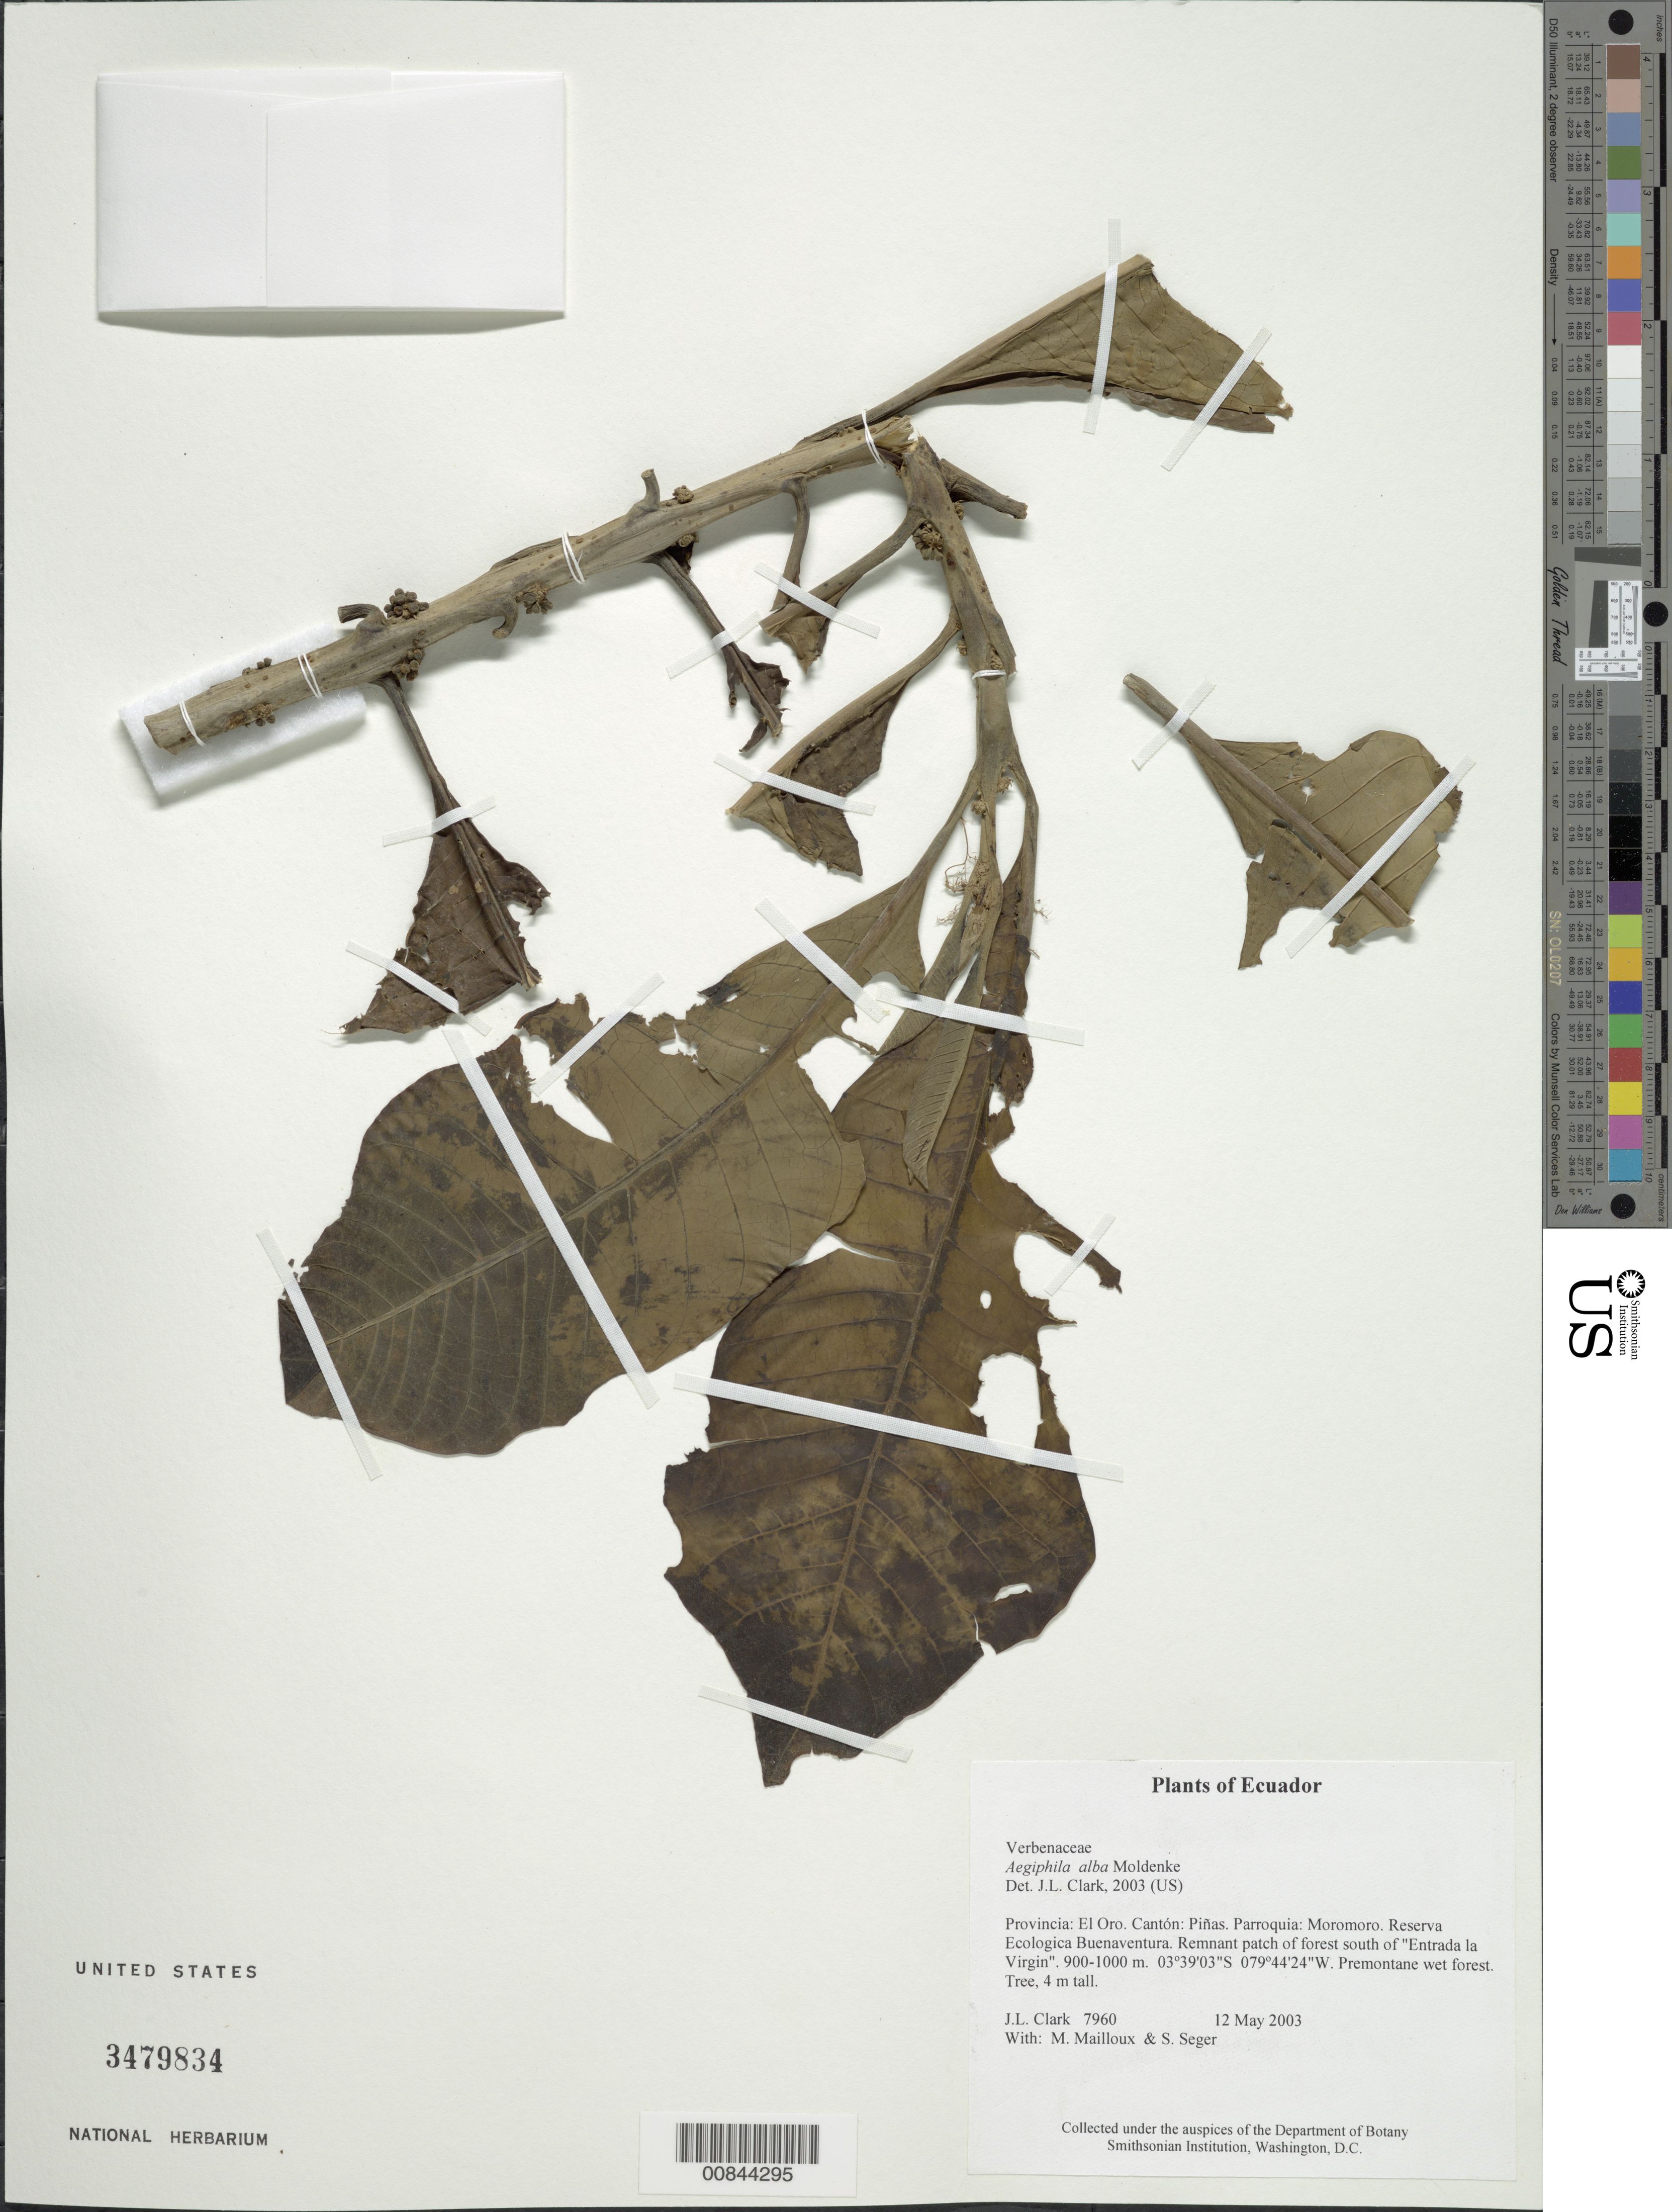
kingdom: Plantae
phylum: Tracheophyta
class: Magnoliopsida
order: Lamiales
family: Lamiaceae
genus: Aegiphila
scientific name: Aegiphila alba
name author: Moldenke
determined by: Clark, J. L., (SEL), The Marie Selby Botanical Garden (UNITED STATES)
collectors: J. L. Clark, M. Mailloux & S. Seger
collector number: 07960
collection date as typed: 12 May 2003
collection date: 2003-05-12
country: Ecuador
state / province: El Oro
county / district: Piñas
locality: Parroquia: Moromoro. Reserva Ecologica Buenaventura. Remnant patch of forest south of "Entrada la Virgin"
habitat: Premontane wet forest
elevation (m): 900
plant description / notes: QCNE, US, silicagel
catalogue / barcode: US 3479834